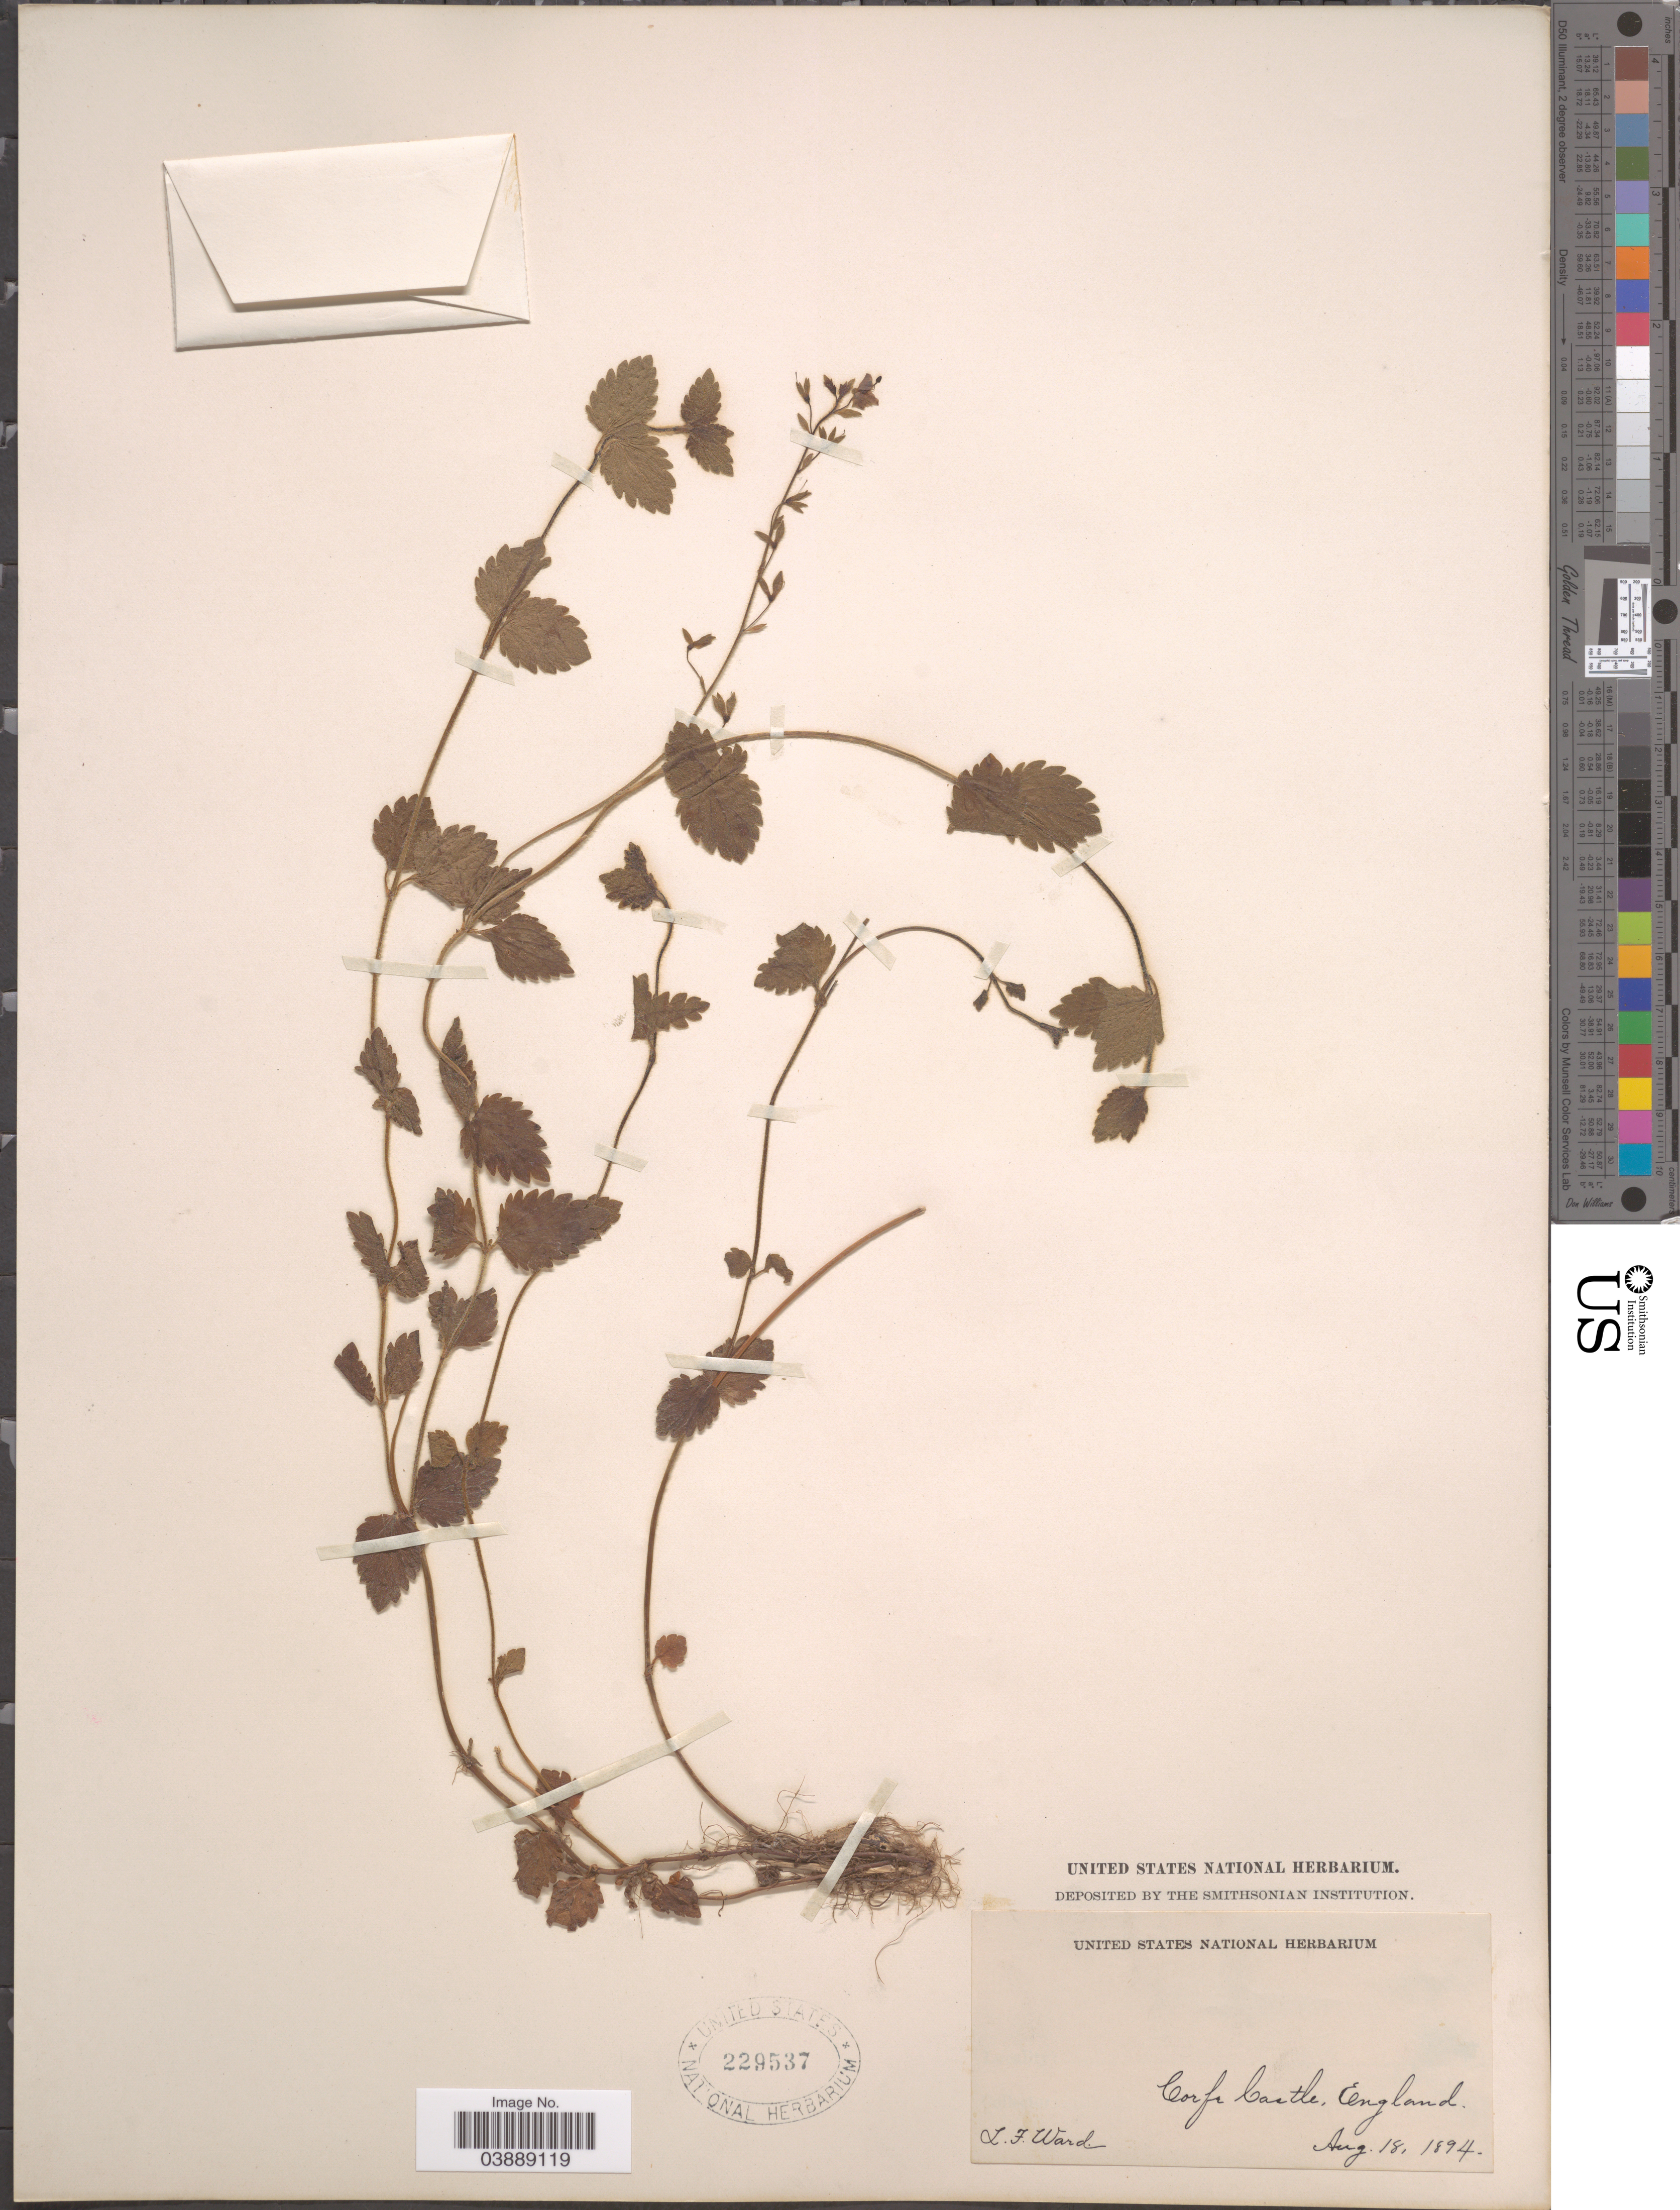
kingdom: Plantae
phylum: Tracheophyta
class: Magnoliopsida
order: Lamiales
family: Plantaginaceae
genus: Veronica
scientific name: Veronica chamaedrys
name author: L.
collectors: L. Ward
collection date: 1894-08-18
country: United Kingdom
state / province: England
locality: Corfe Castle.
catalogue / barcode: US 229537